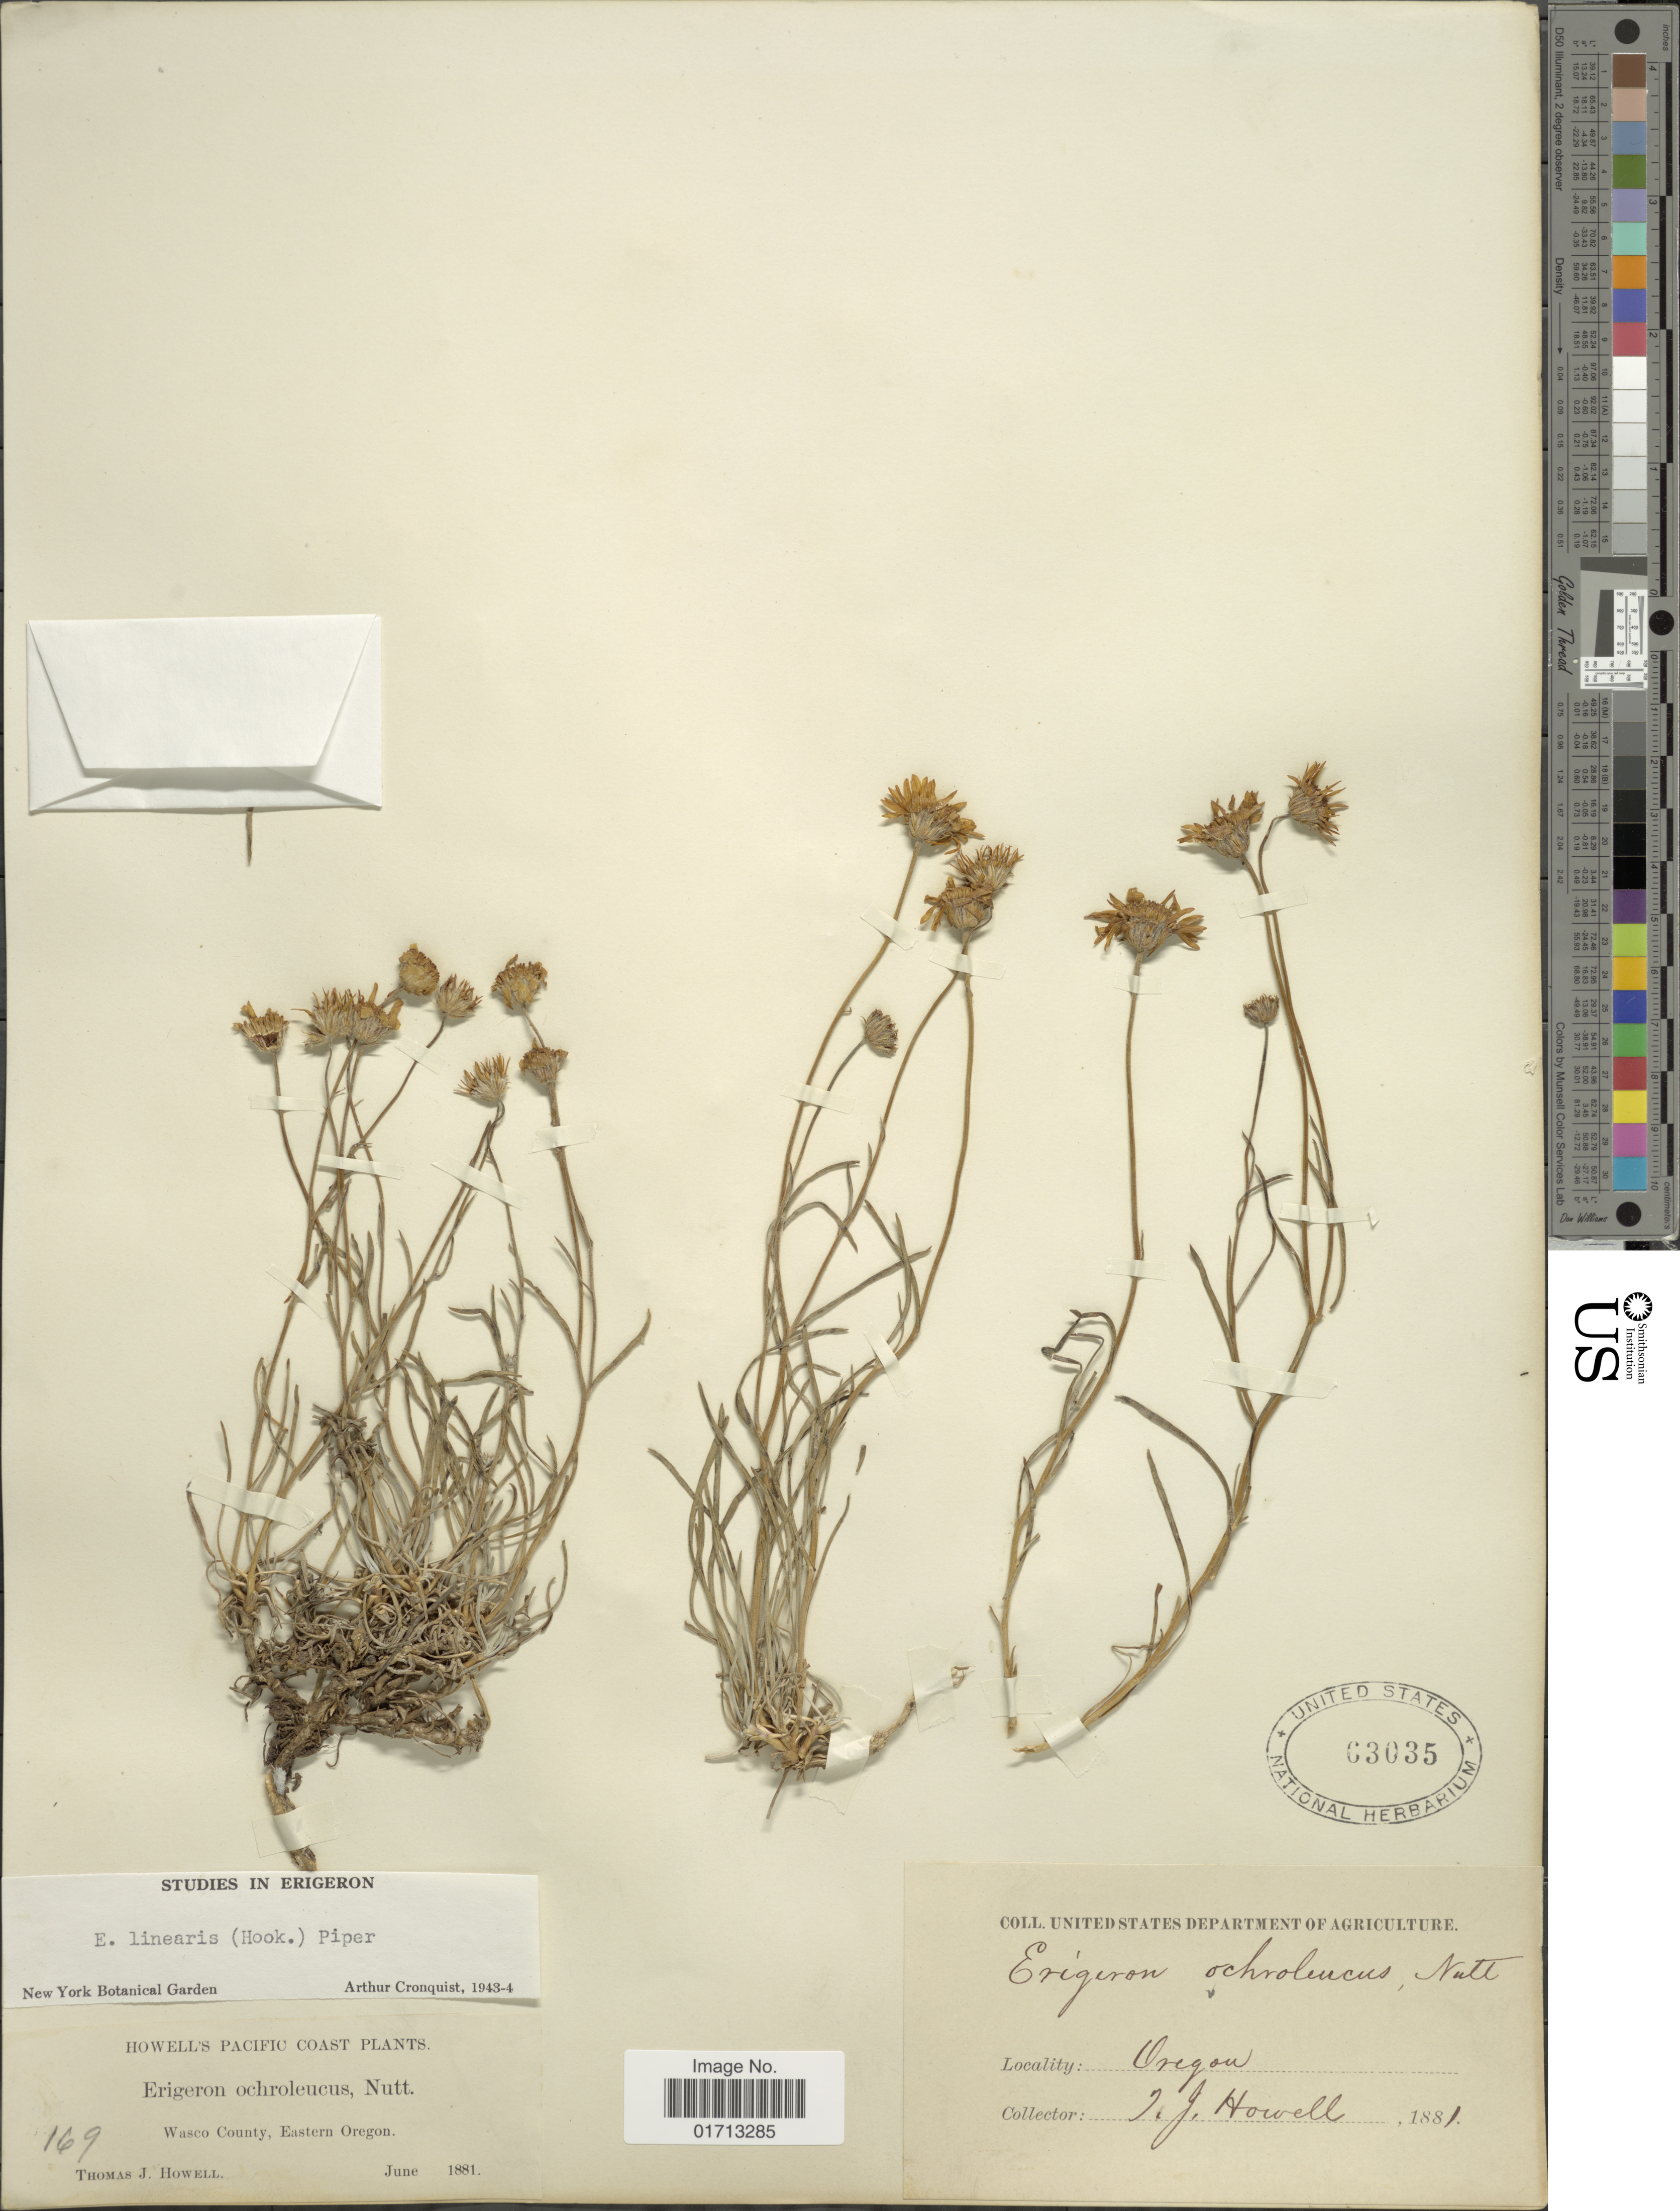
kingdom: Plantae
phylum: Tracheophyta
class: Magnoliopsida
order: Asterales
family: Asteraceae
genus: Erigeron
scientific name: Erigeron linearis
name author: (Hook.) Piper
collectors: T. J. Howell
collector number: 169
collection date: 1881-06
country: United States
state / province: Oregon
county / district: Wasco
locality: Wasco County, Eastern Oregon. Pacific Coast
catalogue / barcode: US 63035